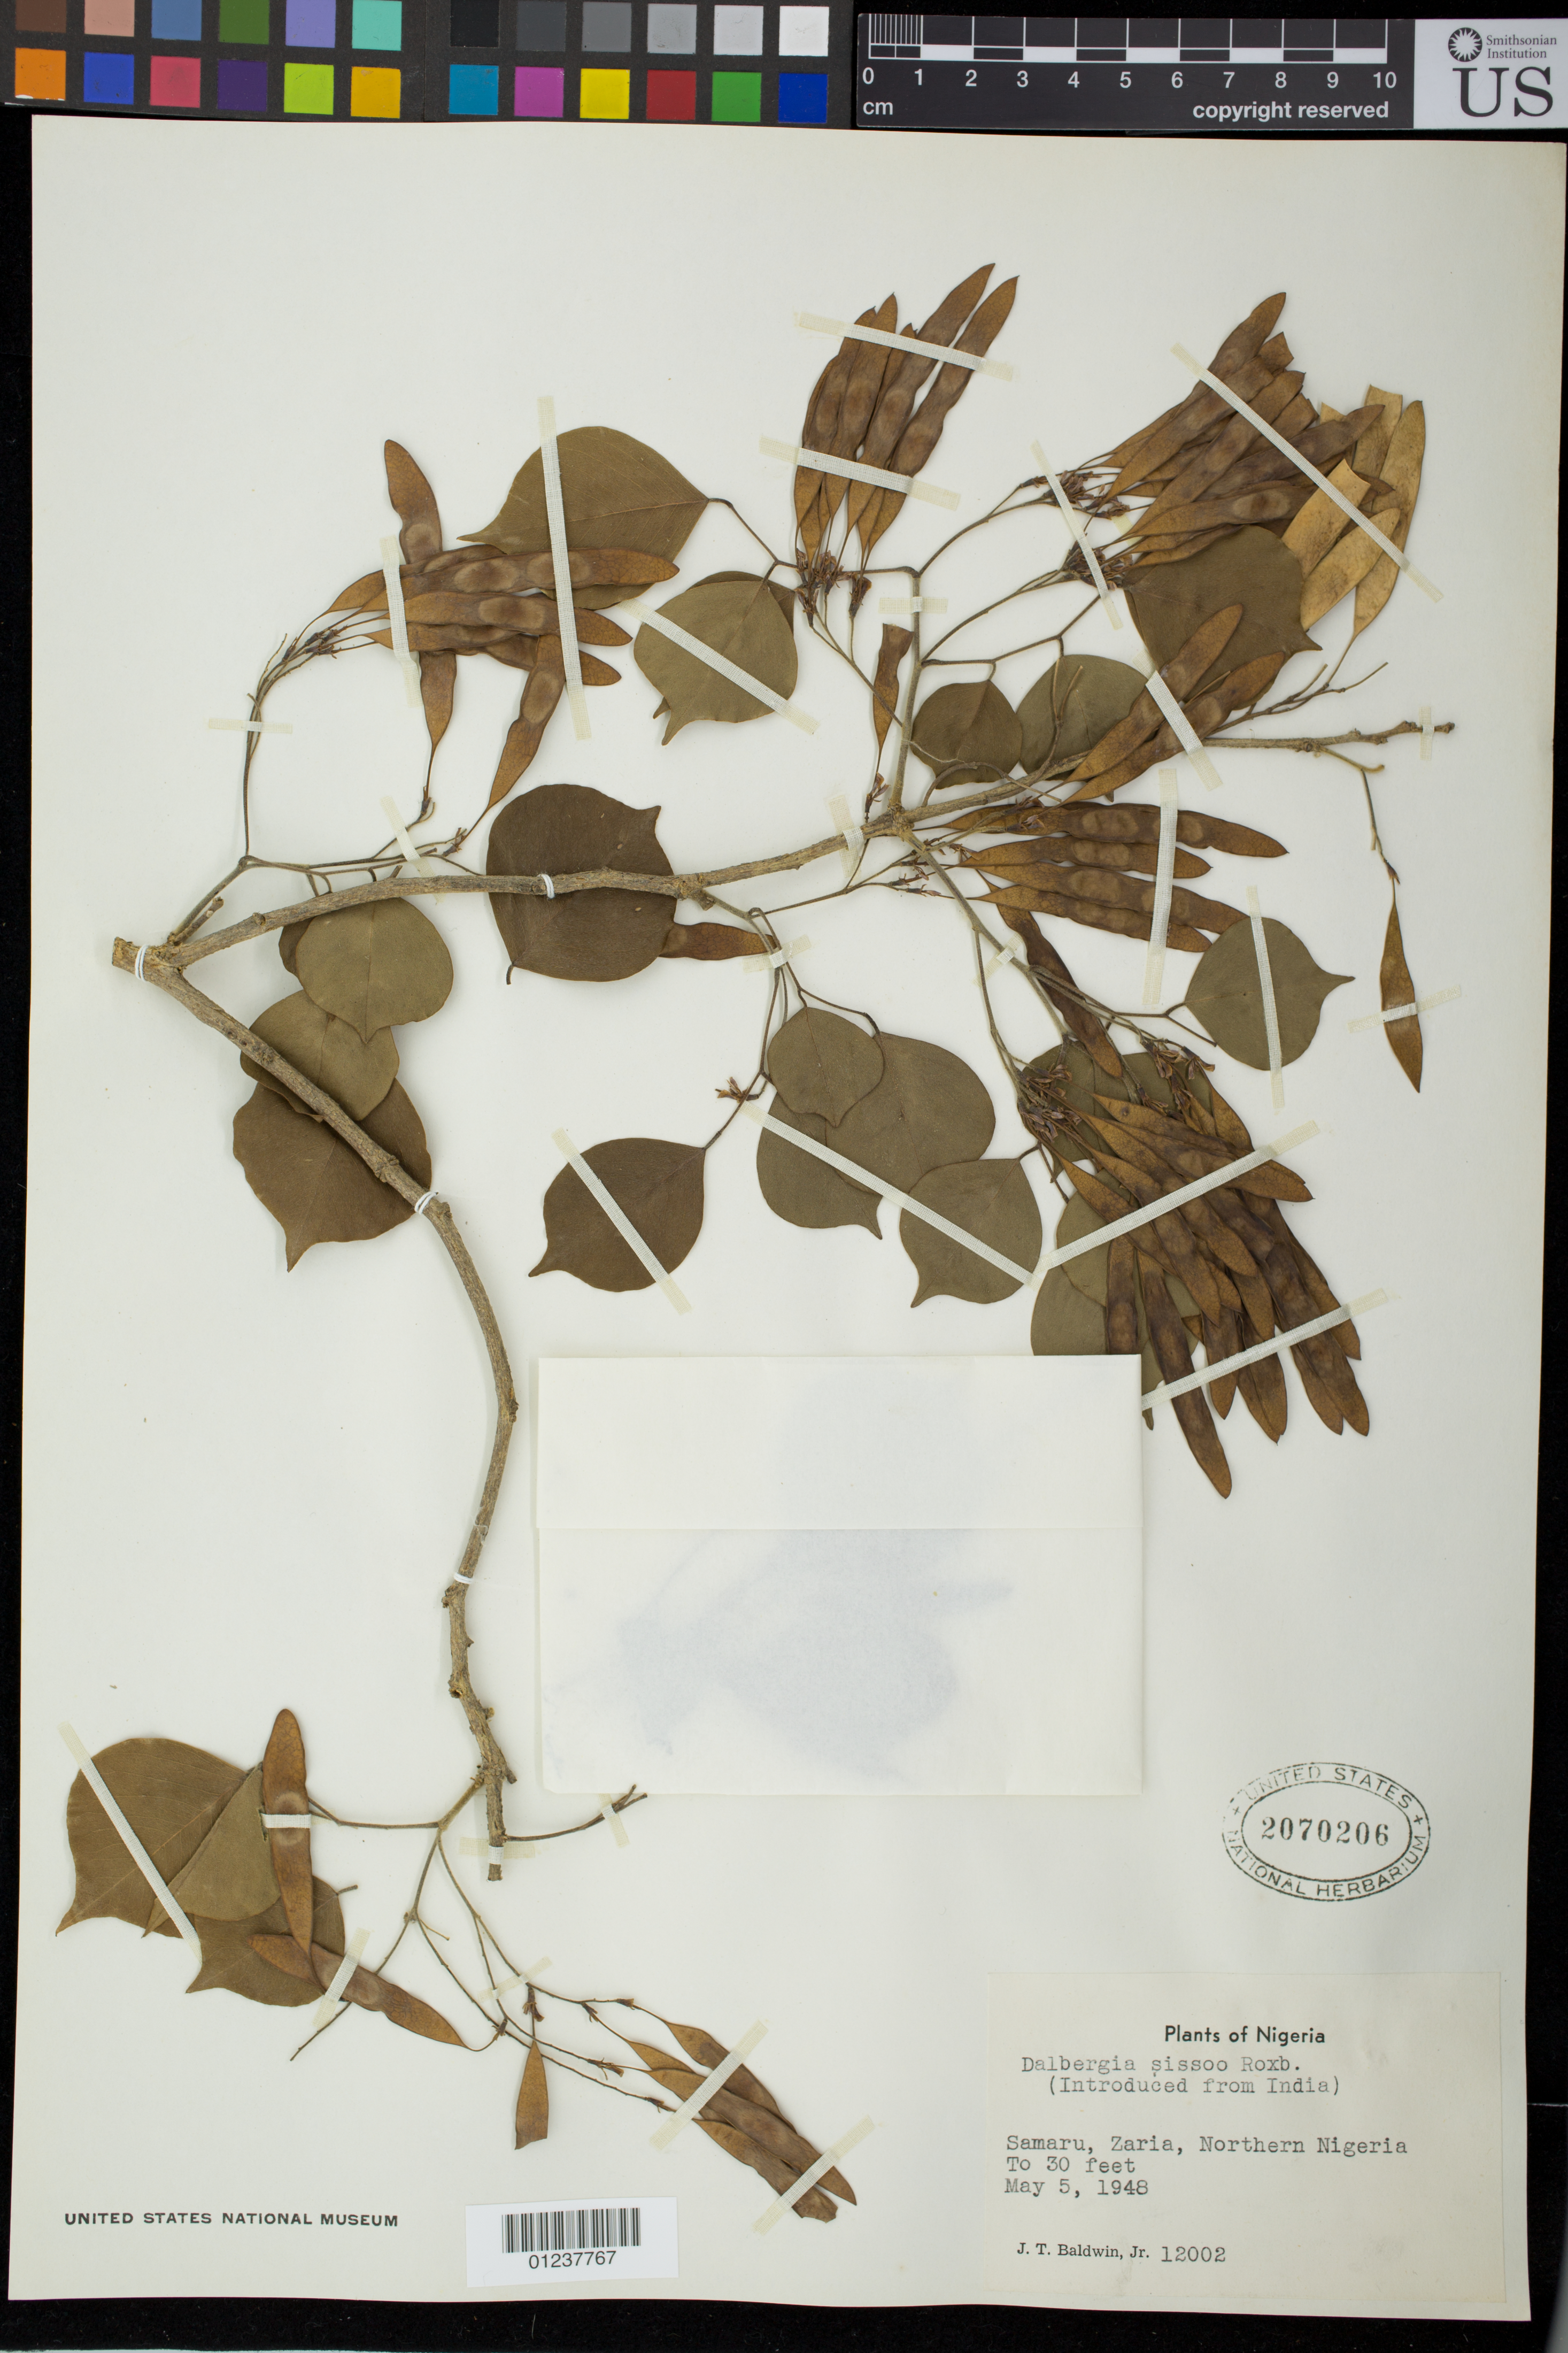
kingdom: Plantae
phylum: Tracheophyta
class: Magnoliopsida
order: Fabales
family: Fabaceae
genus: Dalbergia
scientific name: Dalbergia sissoo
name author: Roxb.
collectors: J. T. Baldwin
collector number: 12002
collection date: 1948-05-05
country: Nigeria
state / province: Kaduna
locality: Samaru, Zaria, Northern Nigeria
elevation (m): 0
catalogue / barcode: US 2070206